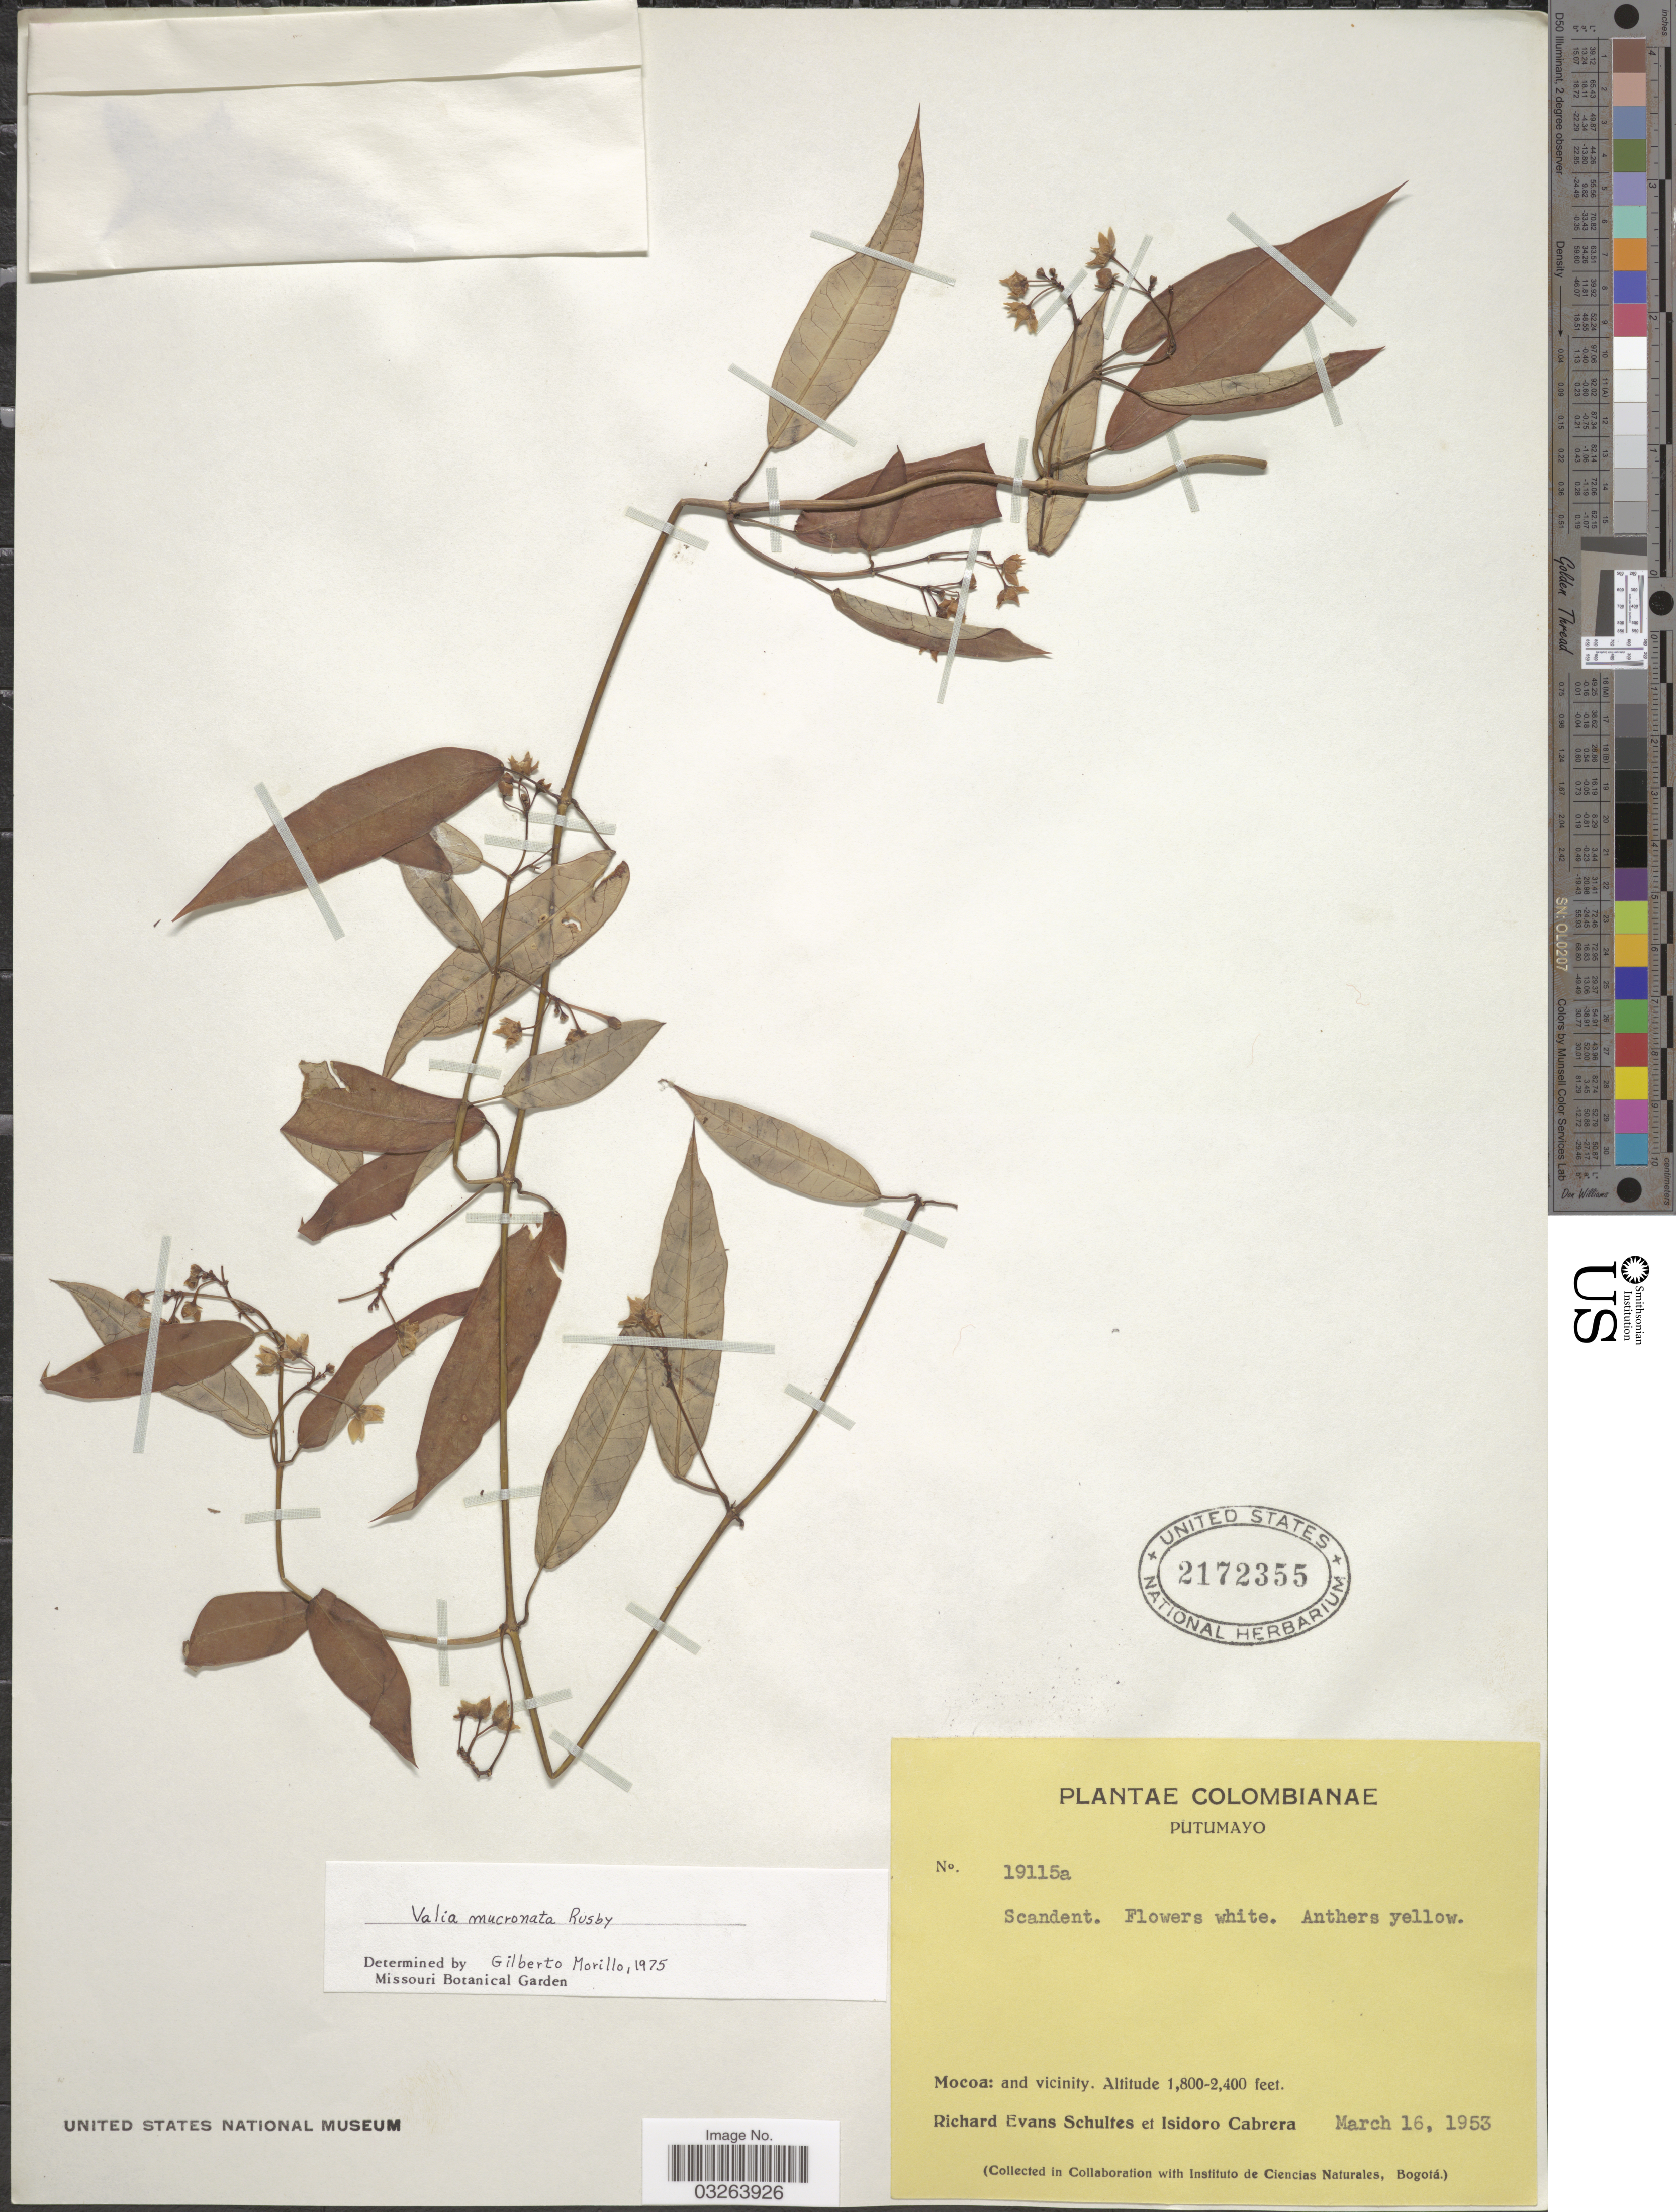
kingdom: Plantae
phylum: Tracheophyta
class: Magnoliopsida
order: Gentianales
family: Apocynaceae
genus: Vailia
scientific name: Vailia mucronata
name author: Rusby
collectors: R. E. Schultes & I. Cabrera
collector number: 19115a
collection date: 1953-03-16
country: Colombia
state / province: Putumayo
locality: Mocoa: and vicinity.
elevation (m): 549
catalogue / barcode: US 2172355